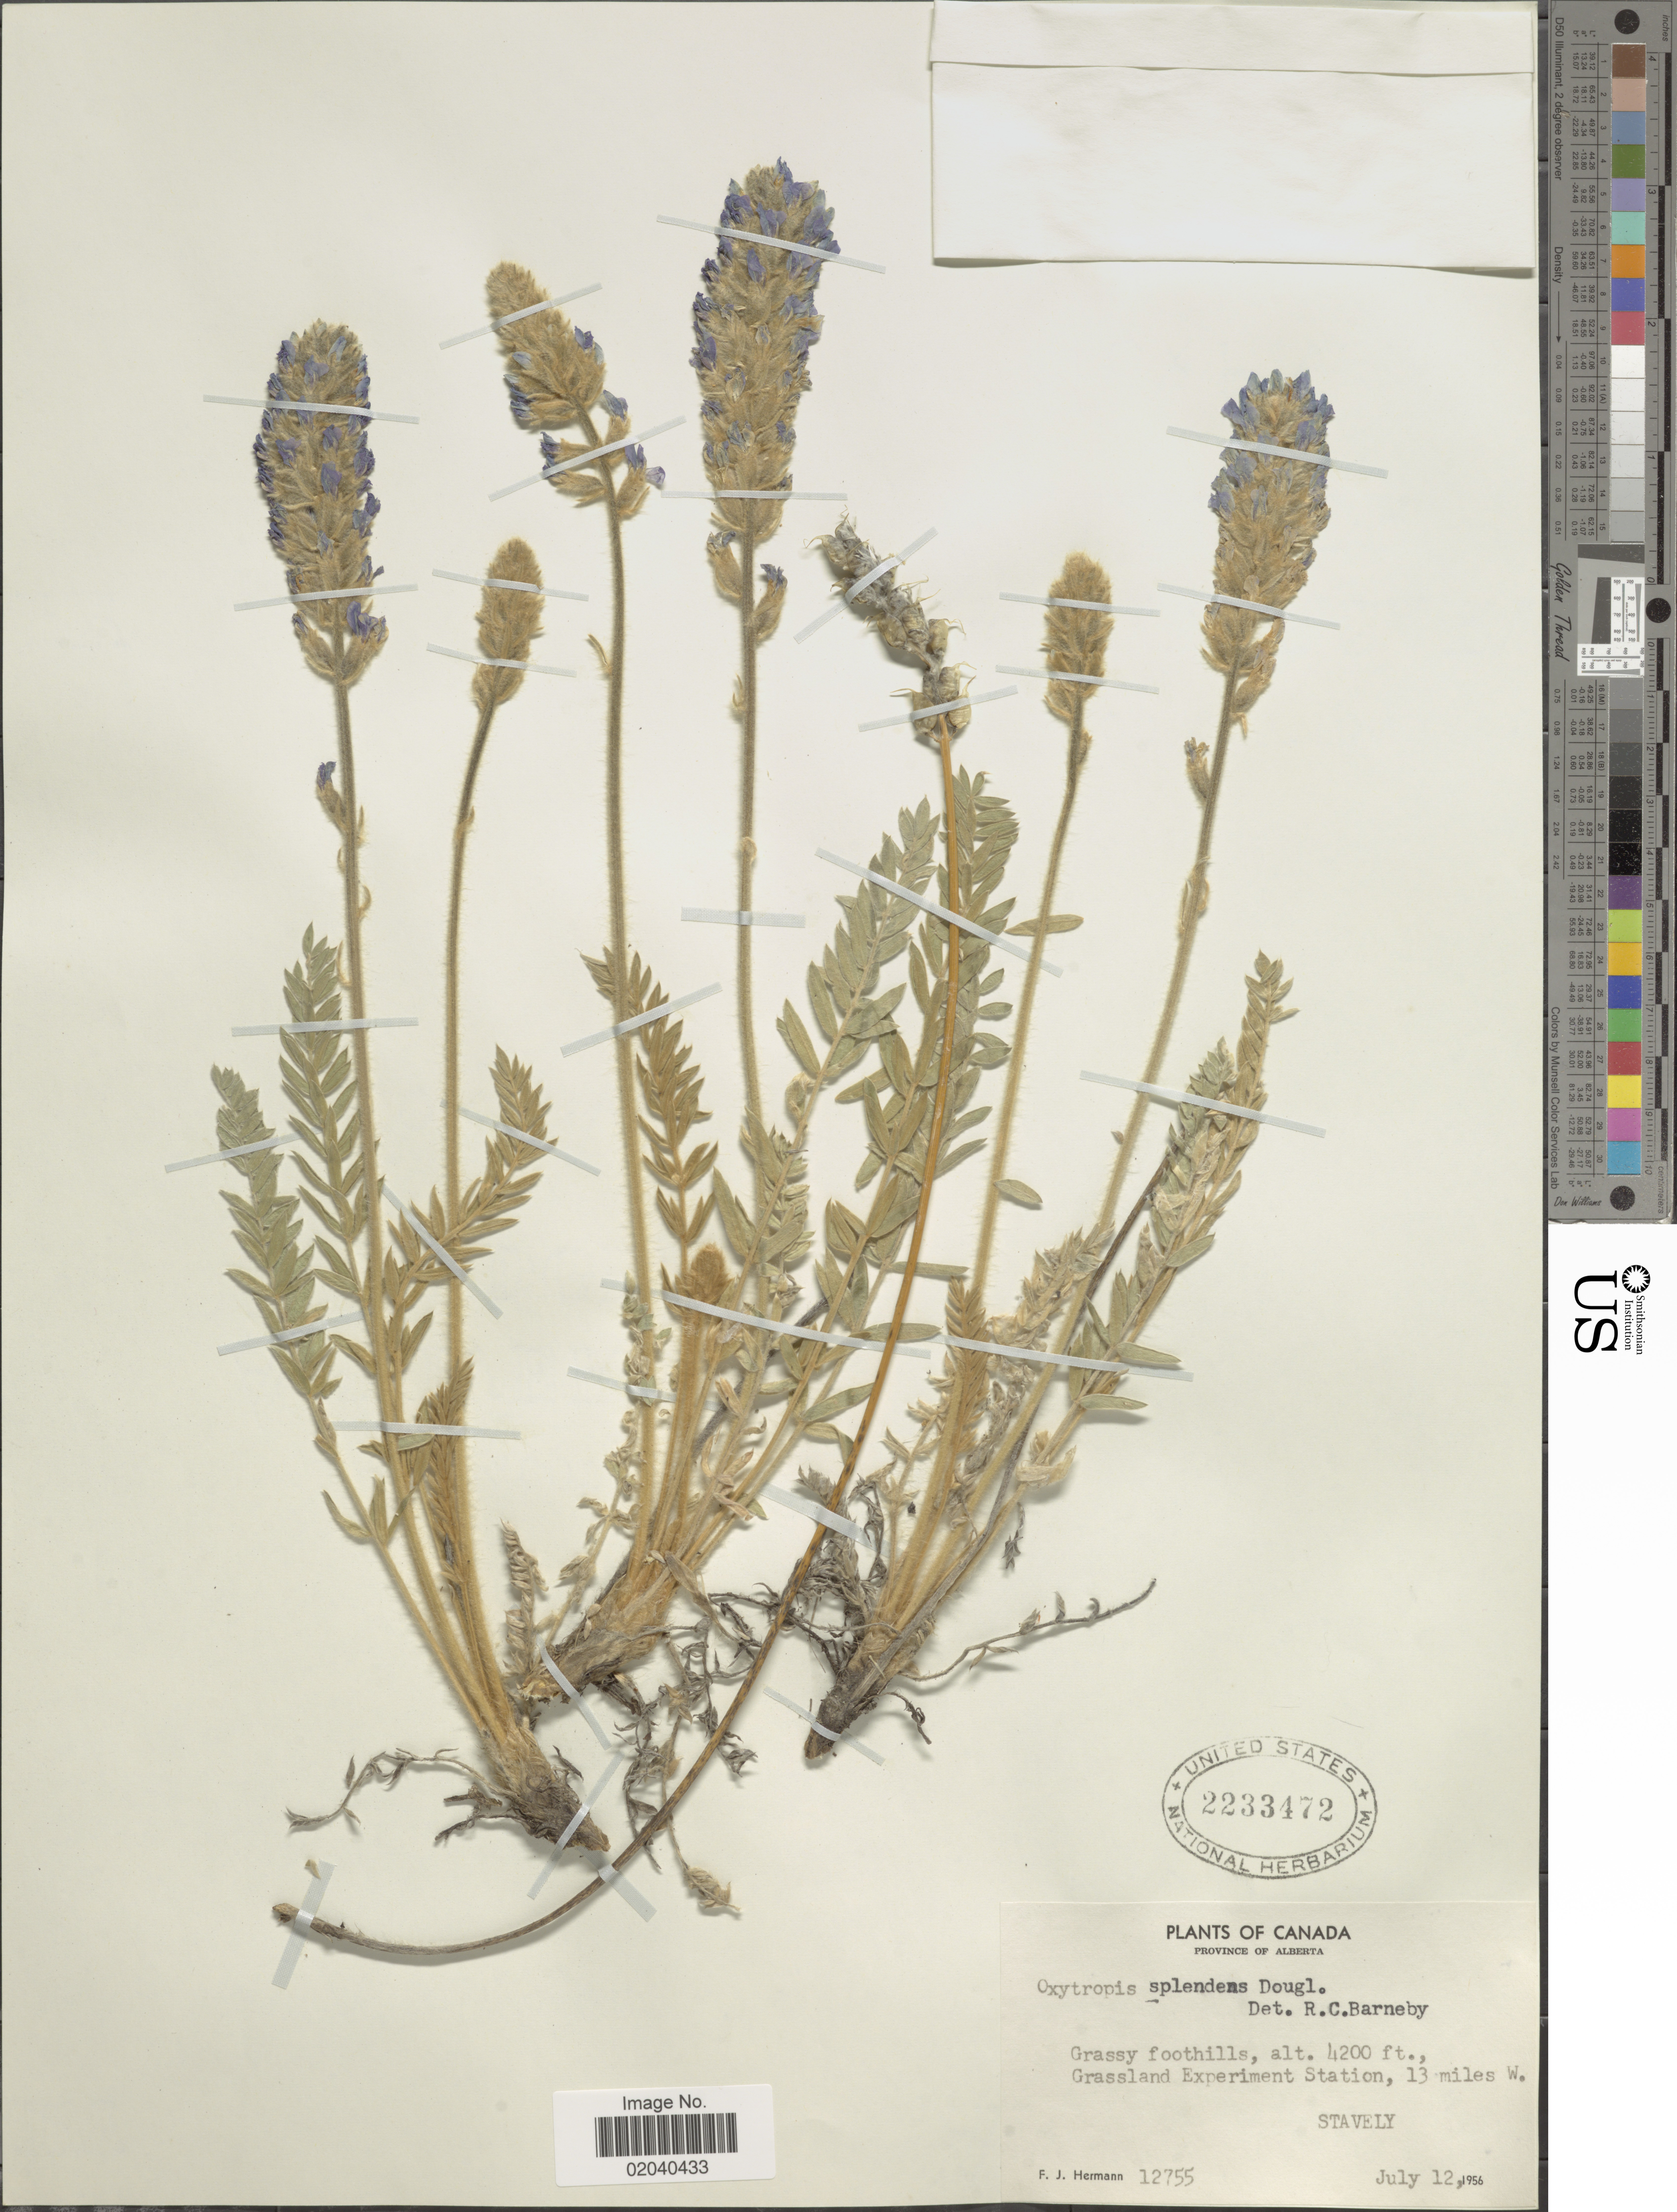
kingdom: Plantae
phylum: Tracheophyta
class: Magnoliopsida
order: Fabales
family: Fabaceae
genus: Oxytropis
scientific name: Oxytropis splendens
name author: Douglas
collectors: F. J. Hermann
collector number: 12755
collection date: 1956-07-12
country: Canada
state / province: Alberta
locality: Grassy foothilss, Grassland Experiment Station, 13 miles W, Stavely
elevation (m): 1280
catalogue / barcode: US 2233472